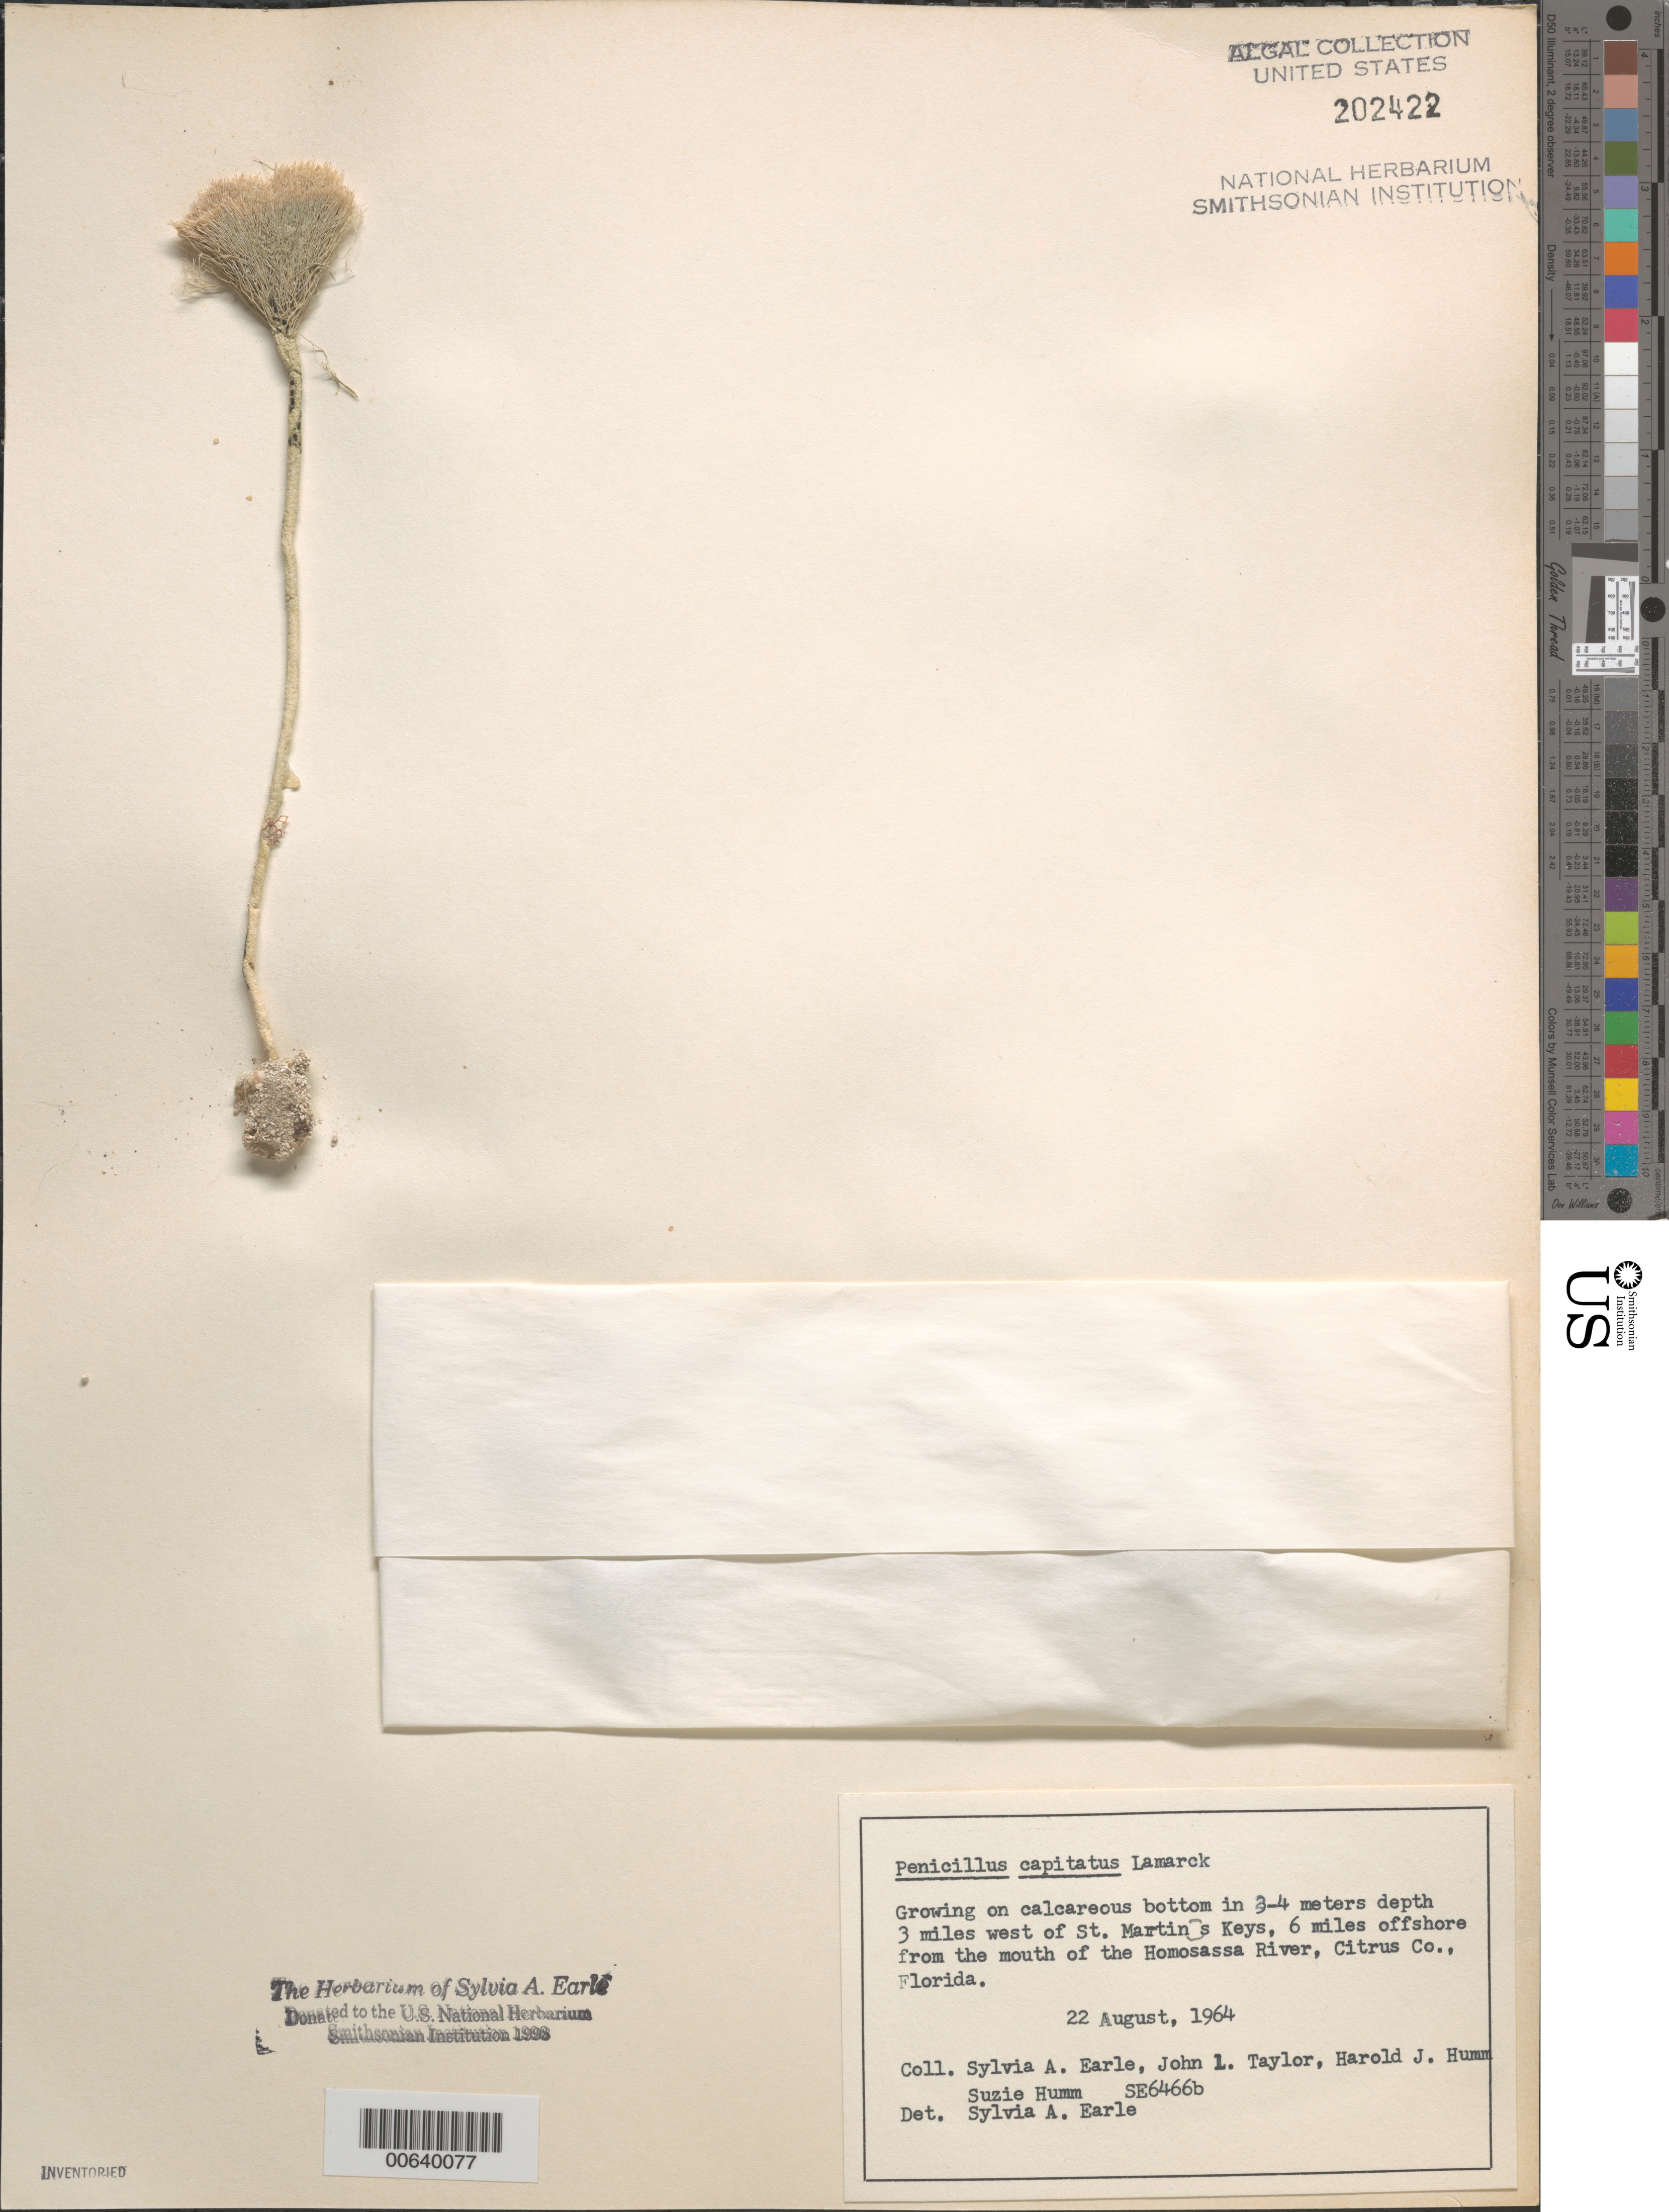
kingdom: Plantae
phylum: Chlorophyta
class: Ulvophyceae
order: Bryopsidales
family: Udoteaceae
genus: Penicillus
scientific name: Penicillus capitatus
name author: Lam.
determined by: Earle, S. A.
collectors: S. A. Earle, J. L. Taylor, H. J. Humm & S. Humm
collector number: SE 6466b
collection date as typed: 22 Aug 1964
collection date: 1964-08-22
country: United States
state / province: Florida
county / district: Citrus County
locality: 6 miles off Homosassa River mouth, 3 miles west of St. Martins Keys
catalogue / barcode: US 202422